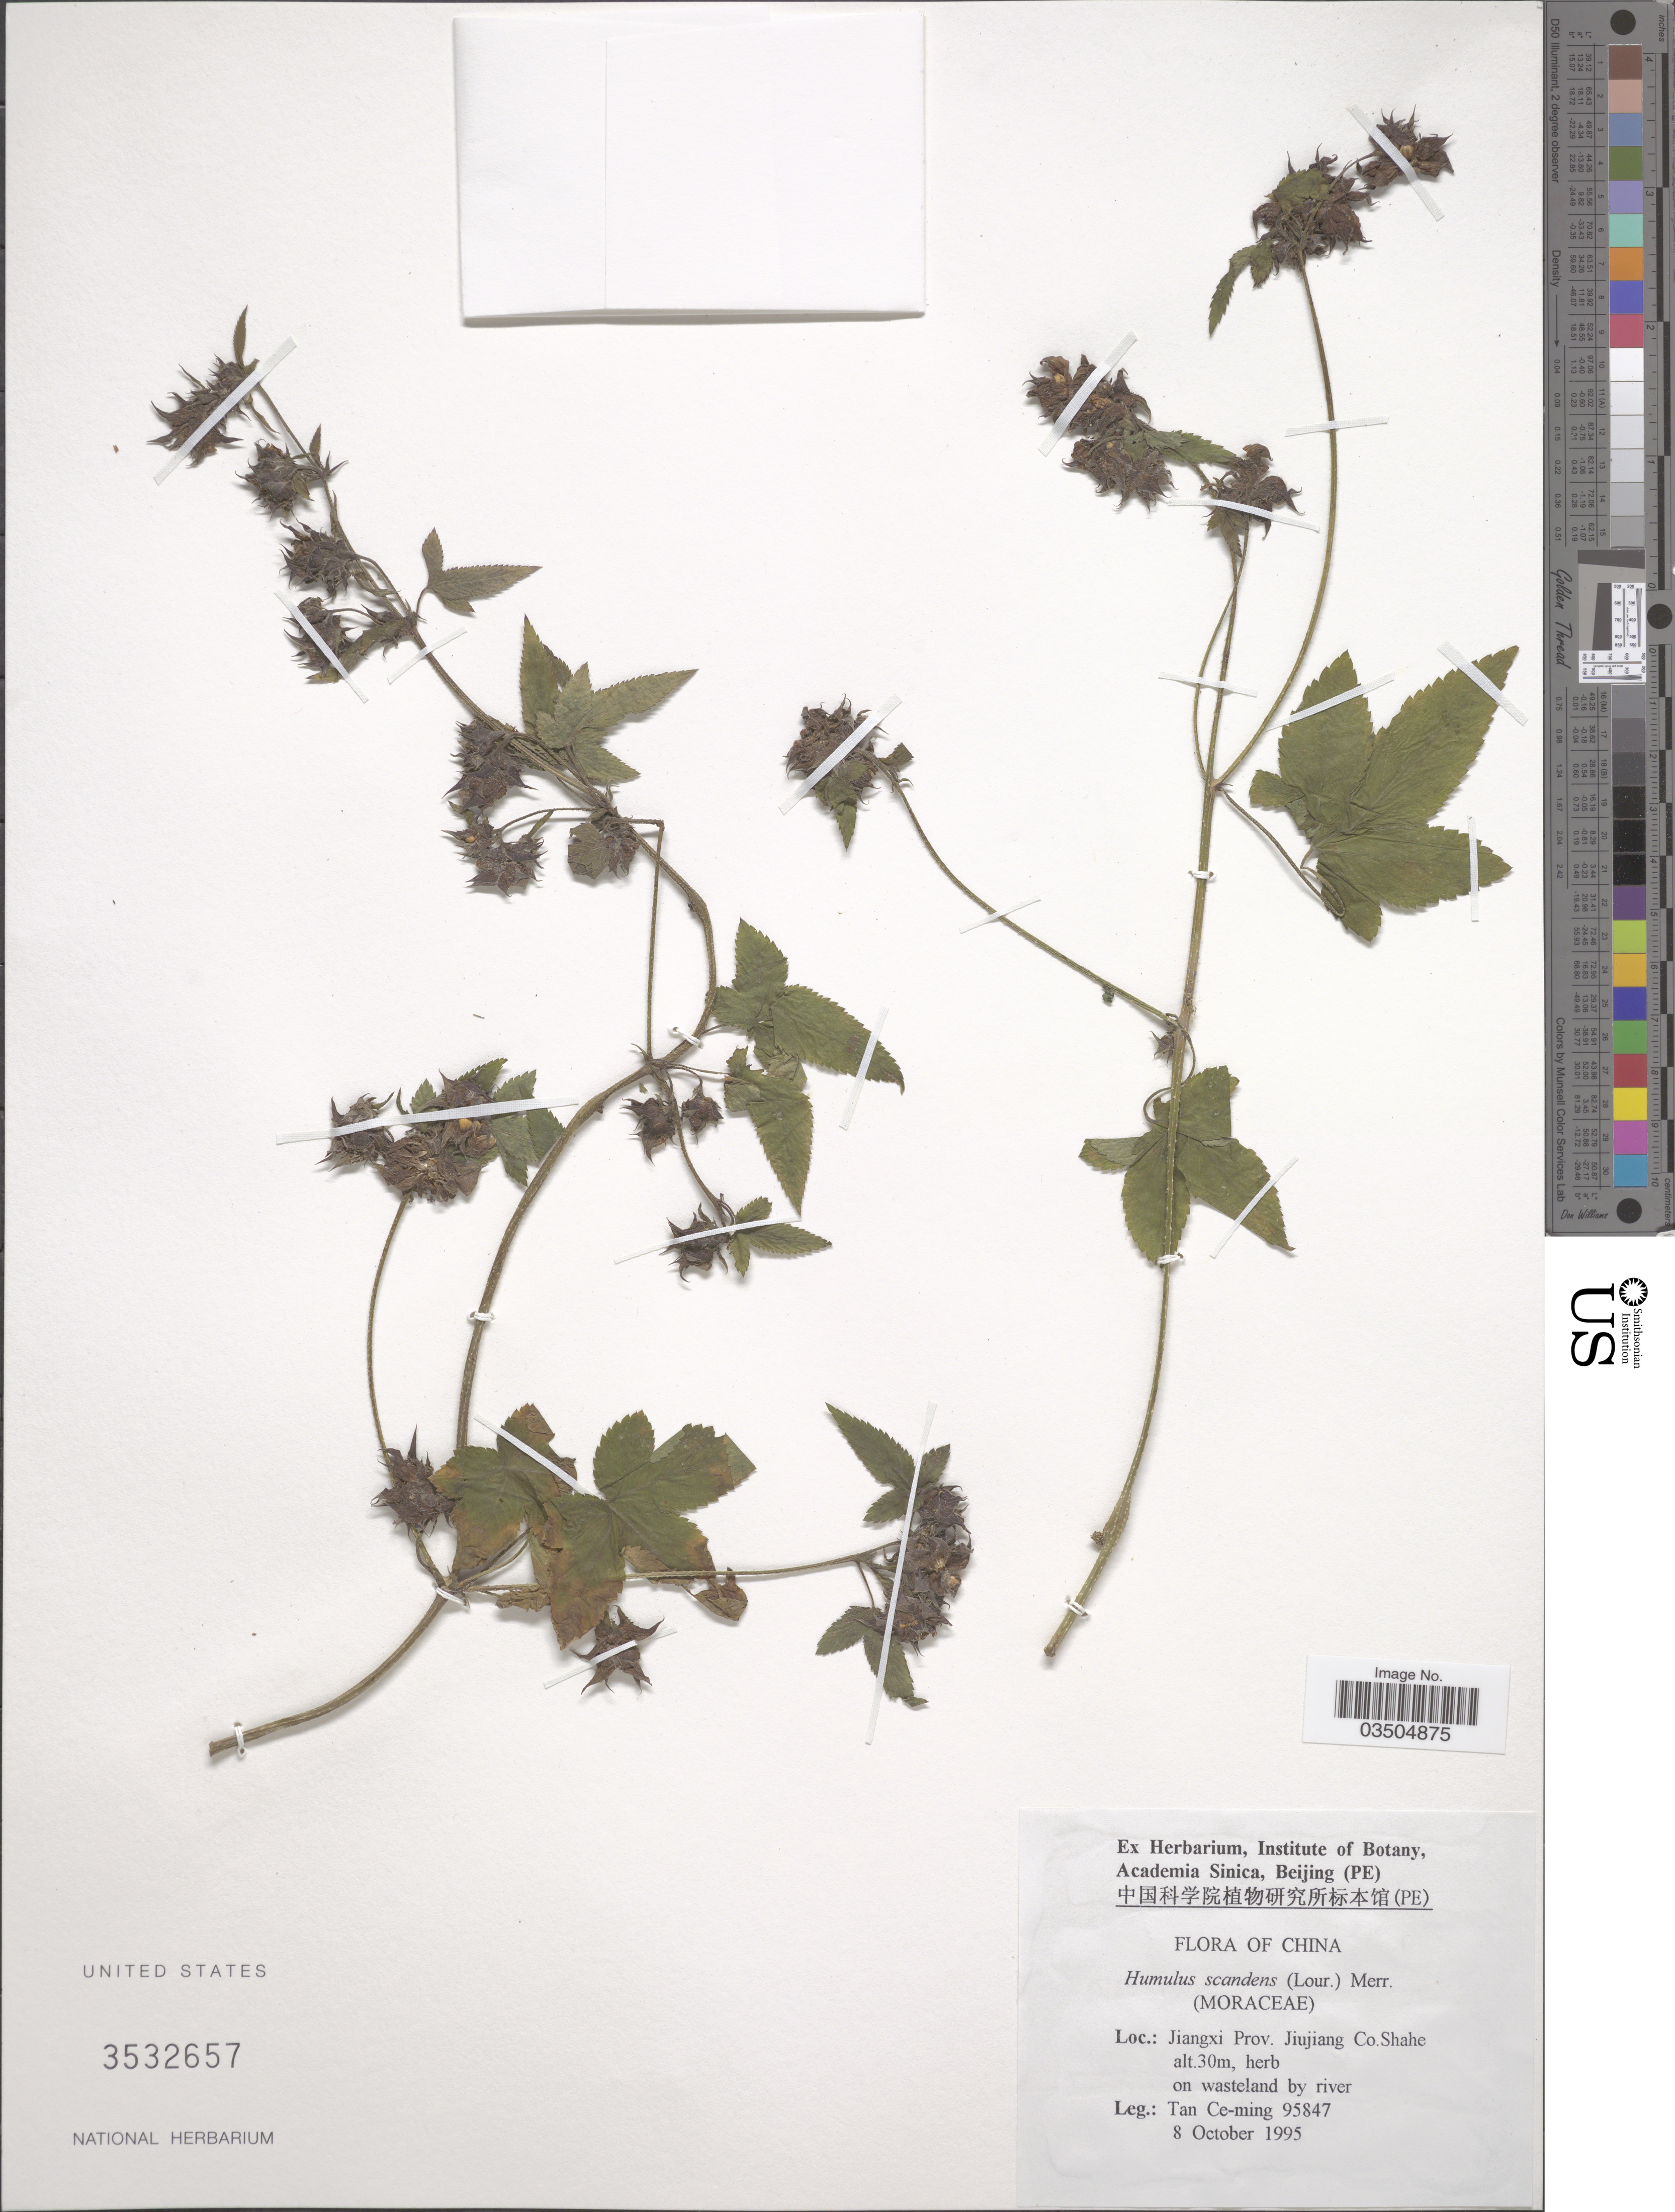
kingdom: Plantae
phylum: Tracheophyta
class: Magnoliopsida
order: Rosales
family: Cannabaceae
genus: Humulus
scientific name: Humulus scandens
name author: (Lour.) Merr.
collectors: T. Ce-ming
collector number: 95847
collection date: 1995-10-08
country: China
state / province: Jiangxi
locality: Jiujiang Co. Shahe. On wasteland by river.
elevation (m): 30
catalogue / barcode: US 3532657